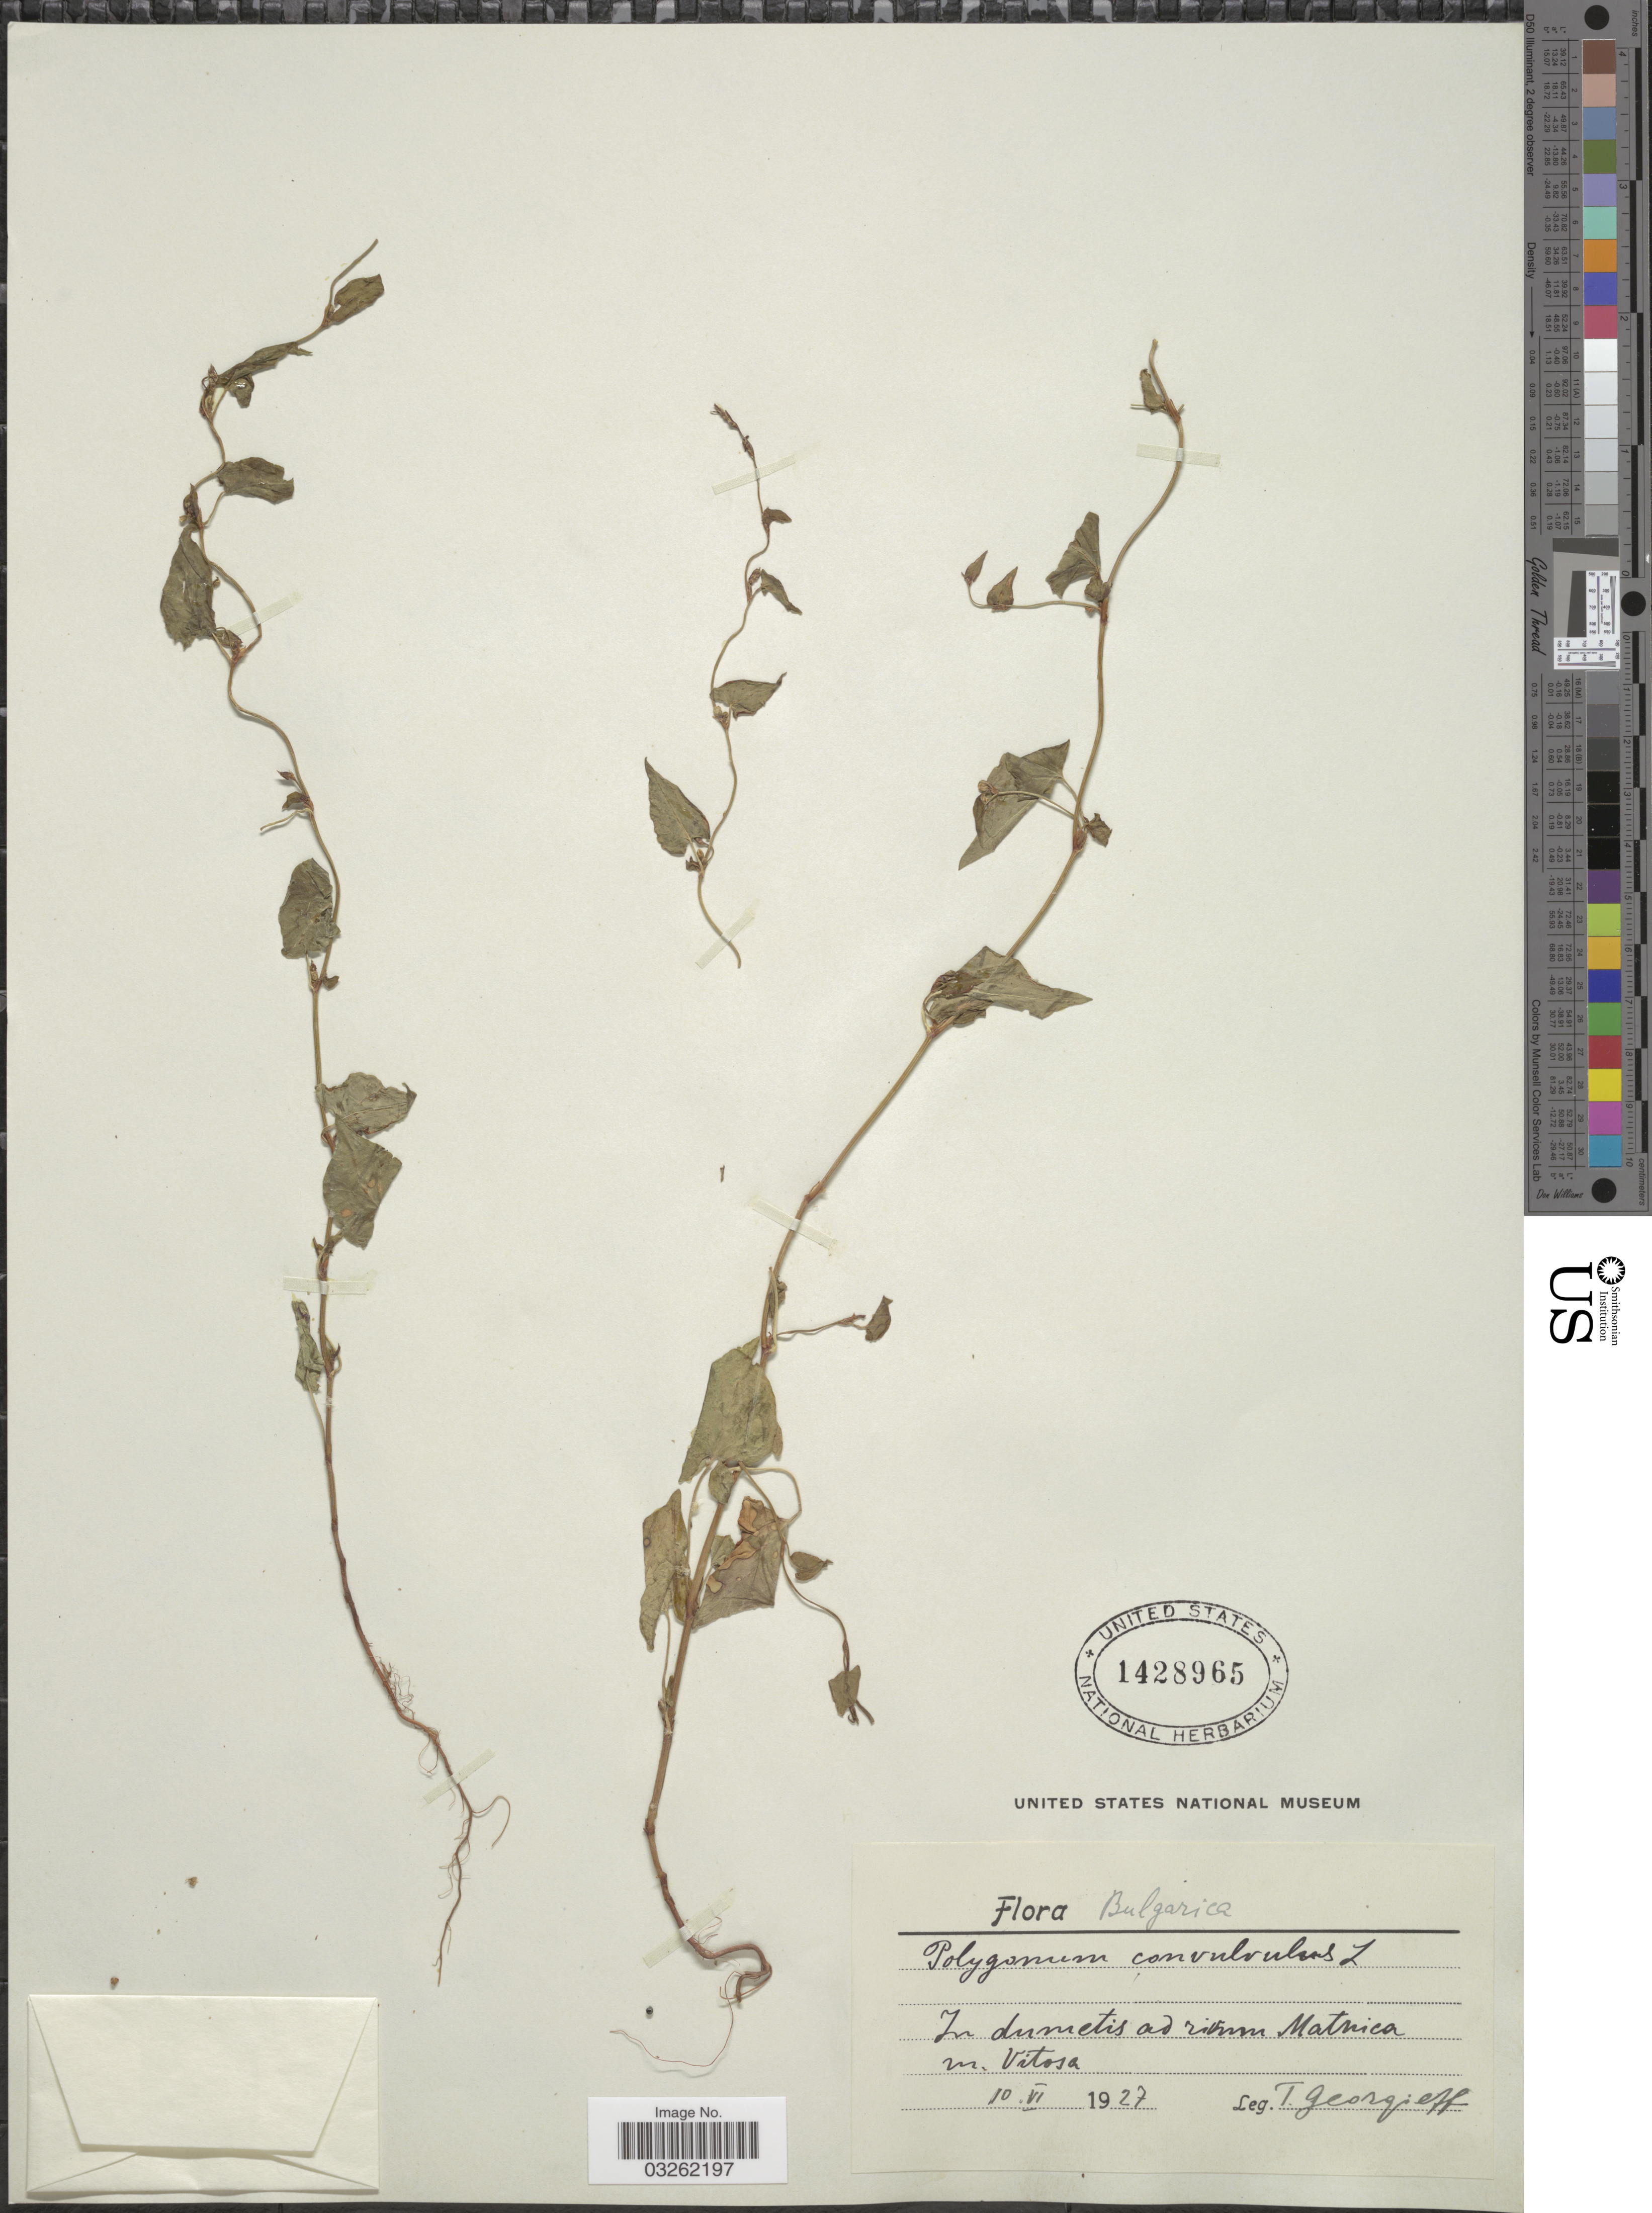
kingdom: Plantae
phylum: Tracheophyta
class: Magnoliopsida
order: Caryophyllales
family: Polygonaceae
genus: Fallopia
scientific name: Fallopia convolvulus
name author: (L.) Á. Löve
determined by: Strong, M. T., (US), Smithsonian Institution - National Museum of Natural History (UNITED STATES)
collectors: T. Georgieff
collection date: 1927-06-10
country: Bulgaria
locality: In dumetis ad rivum Matnica nr. Vitosa.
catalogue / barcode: US 1428965